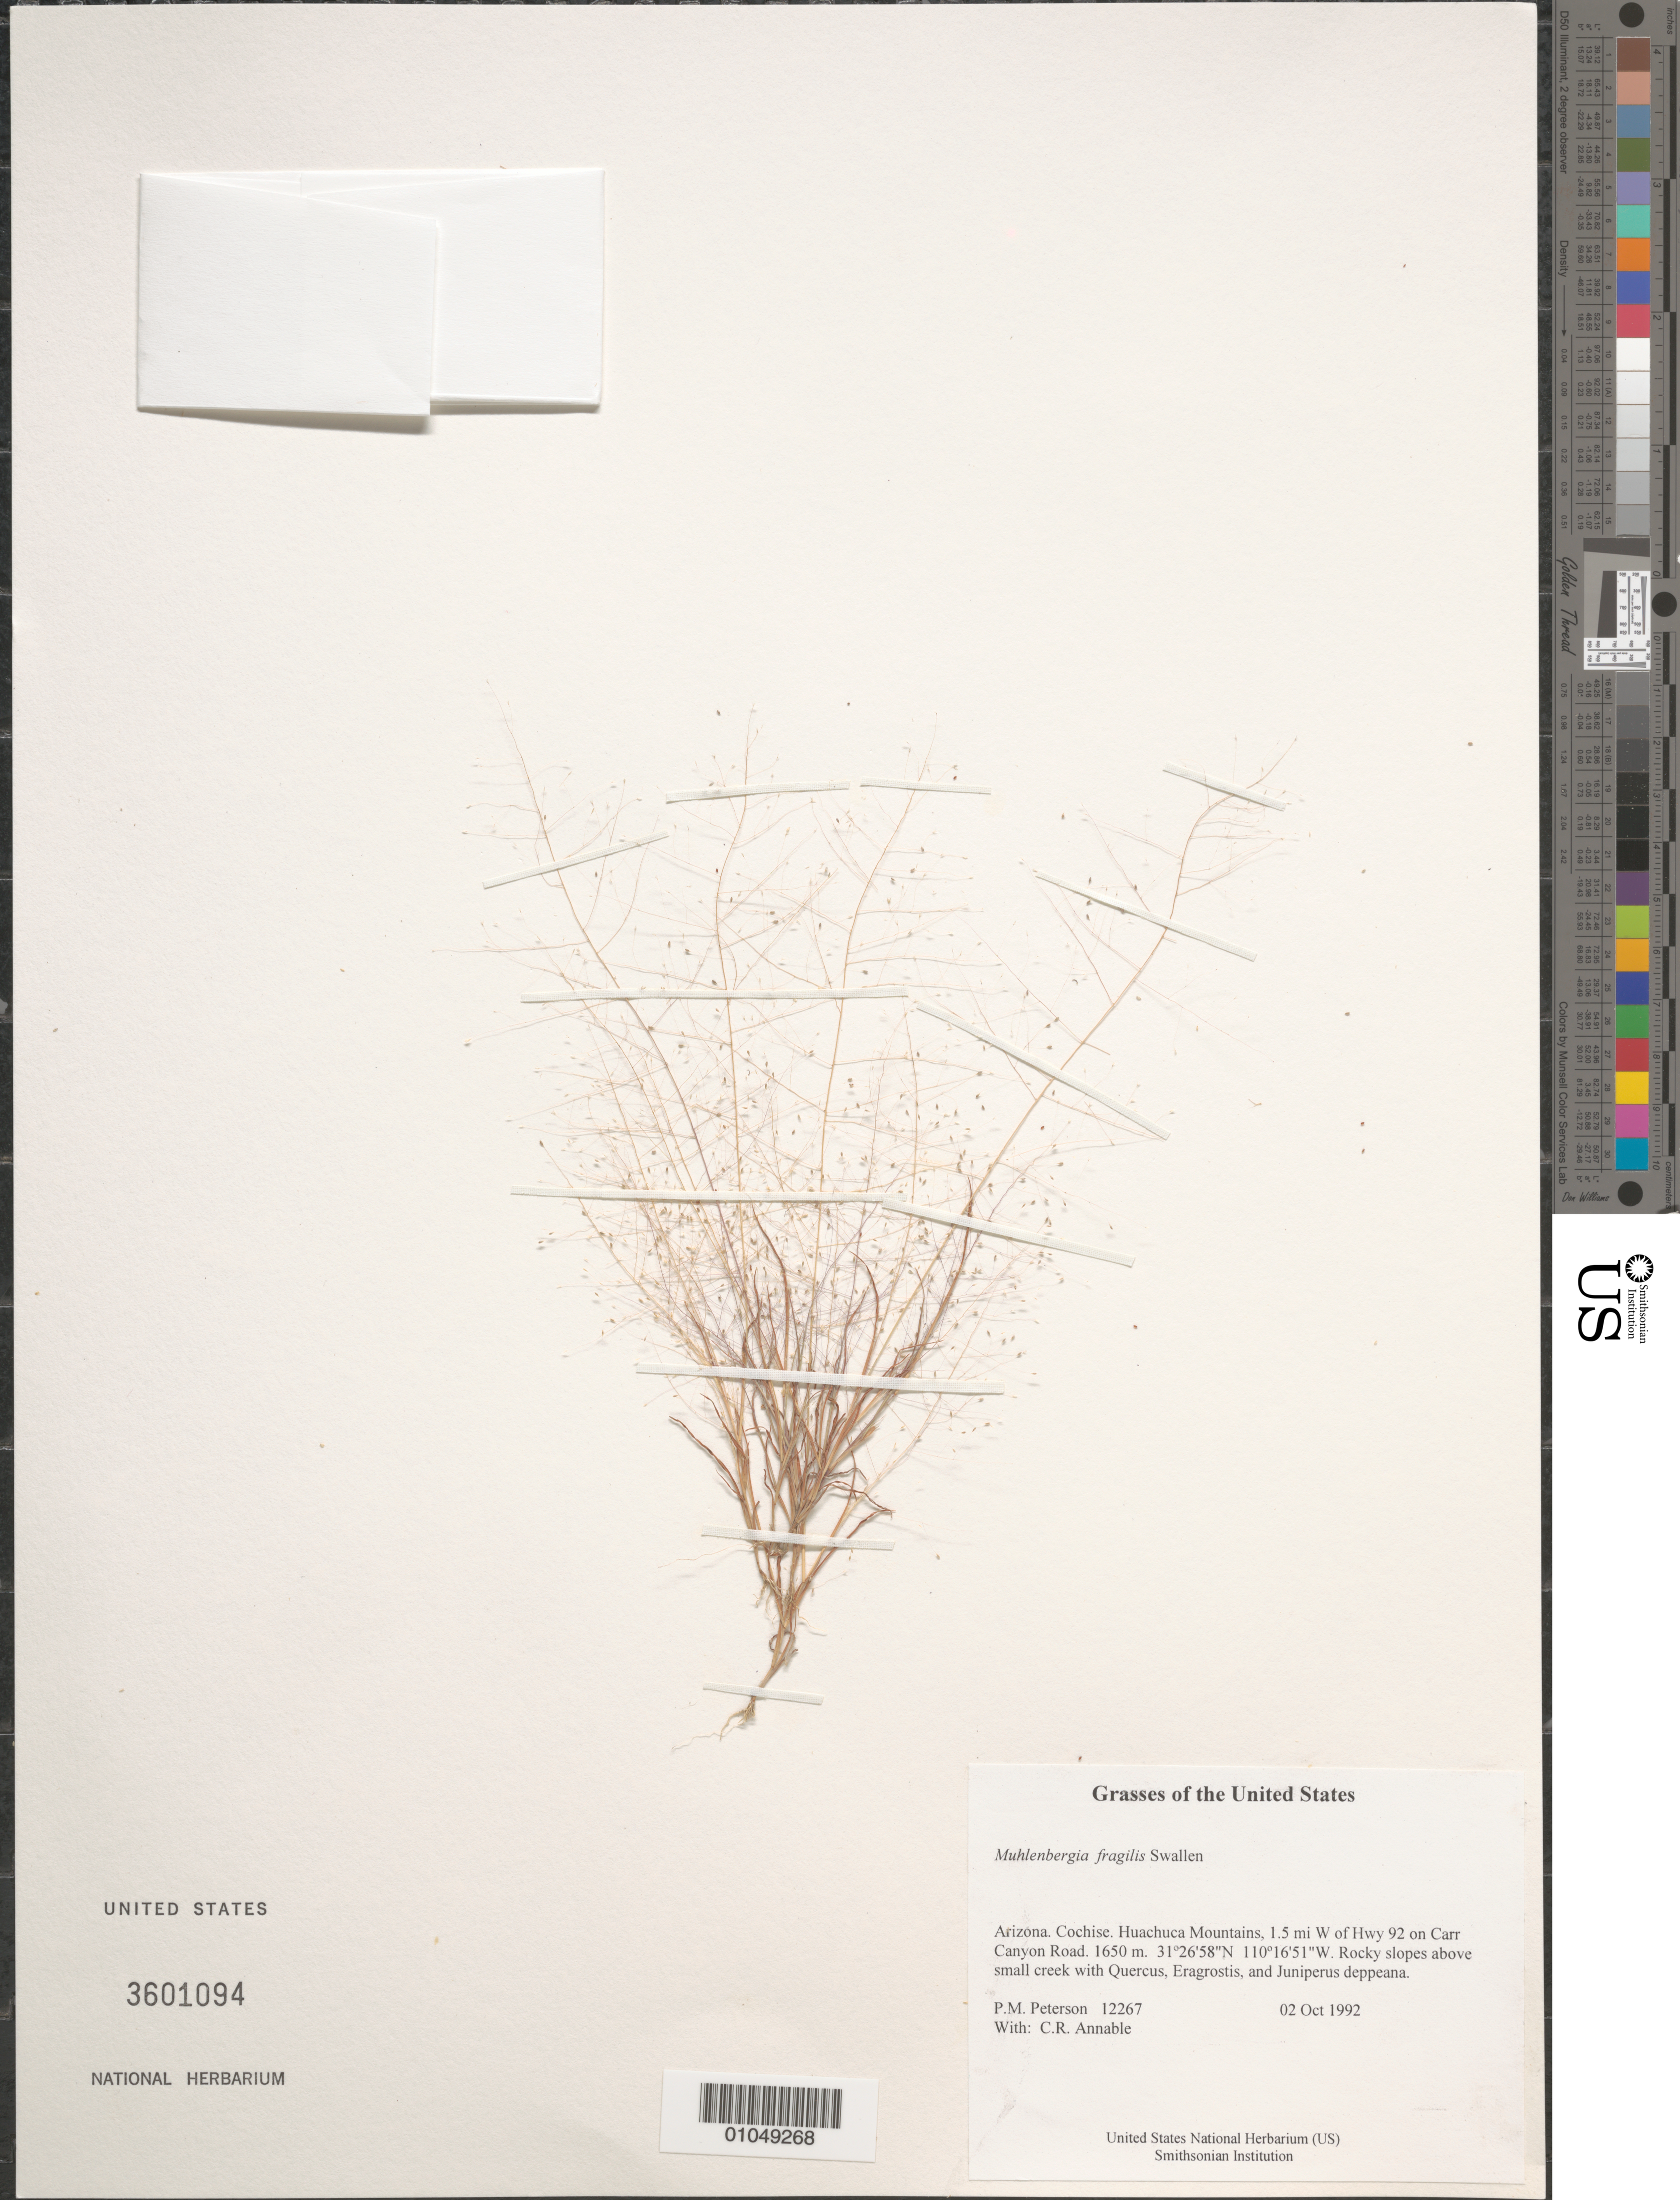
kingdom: Plantae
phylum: Tracheophyta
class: Liliopsida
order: Poales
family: Poaceae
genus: Muhlenbergia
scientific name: Muhlenbergia fragilis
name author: Swallen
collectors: P. M. Peterson & C. R. Annable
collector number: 12267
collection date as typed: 02 Oct 1992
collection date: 1992-10-02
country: United States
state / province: Arizona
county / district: Cochise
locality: Huachuca Mountains, 1.5 mi W of Hwy 92 on Carr Canyon Road.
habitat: Rocky slopes above small creek with Quercus, Eragrostis, and Juniperus deppeana.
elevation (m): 1650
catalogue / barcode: US 3601094